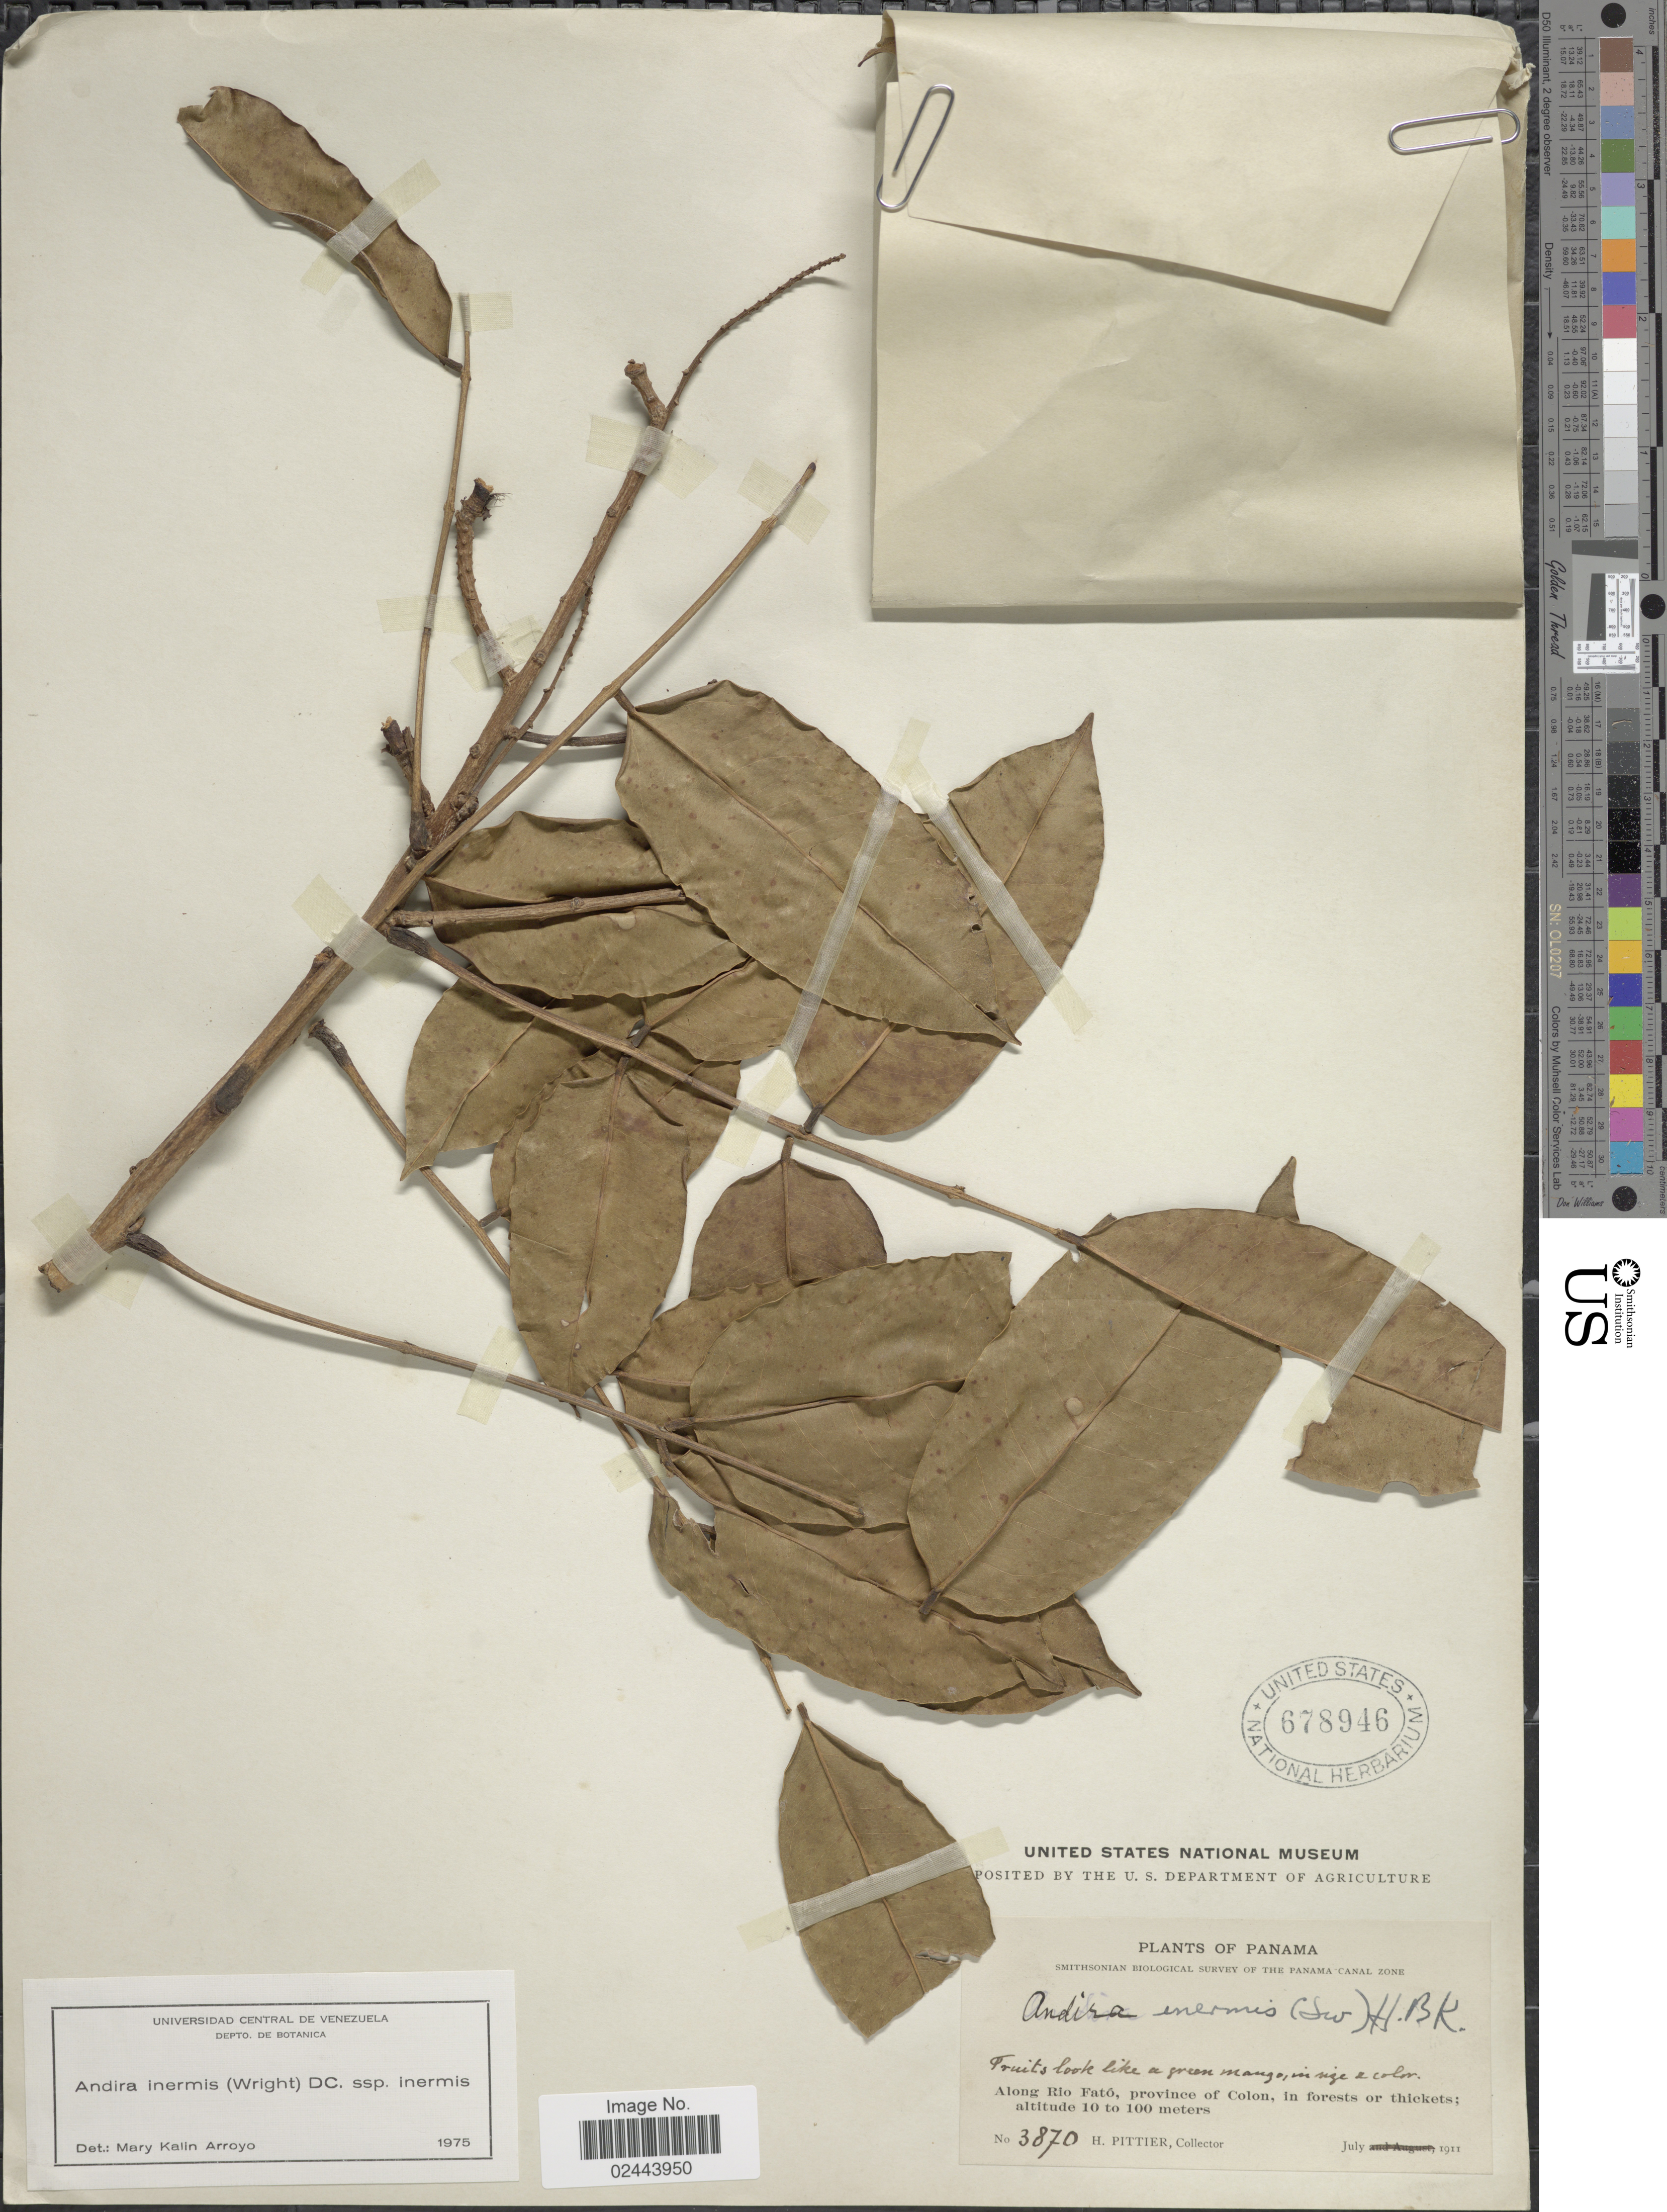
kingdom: Plantae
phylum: Tracheophyta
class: Magnoliopsida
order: Fabales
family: Fabaceae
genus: Andira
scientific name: Andira inermis subsp. inermis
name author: (W. Wright) Kunth ex DC.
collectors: H. F. Pittier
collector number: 3870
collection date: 1911-07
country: Panama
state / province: Colón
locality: Along Rio Fató, province of Colon, in forests or thickets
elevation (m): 10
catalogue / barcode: US 678946